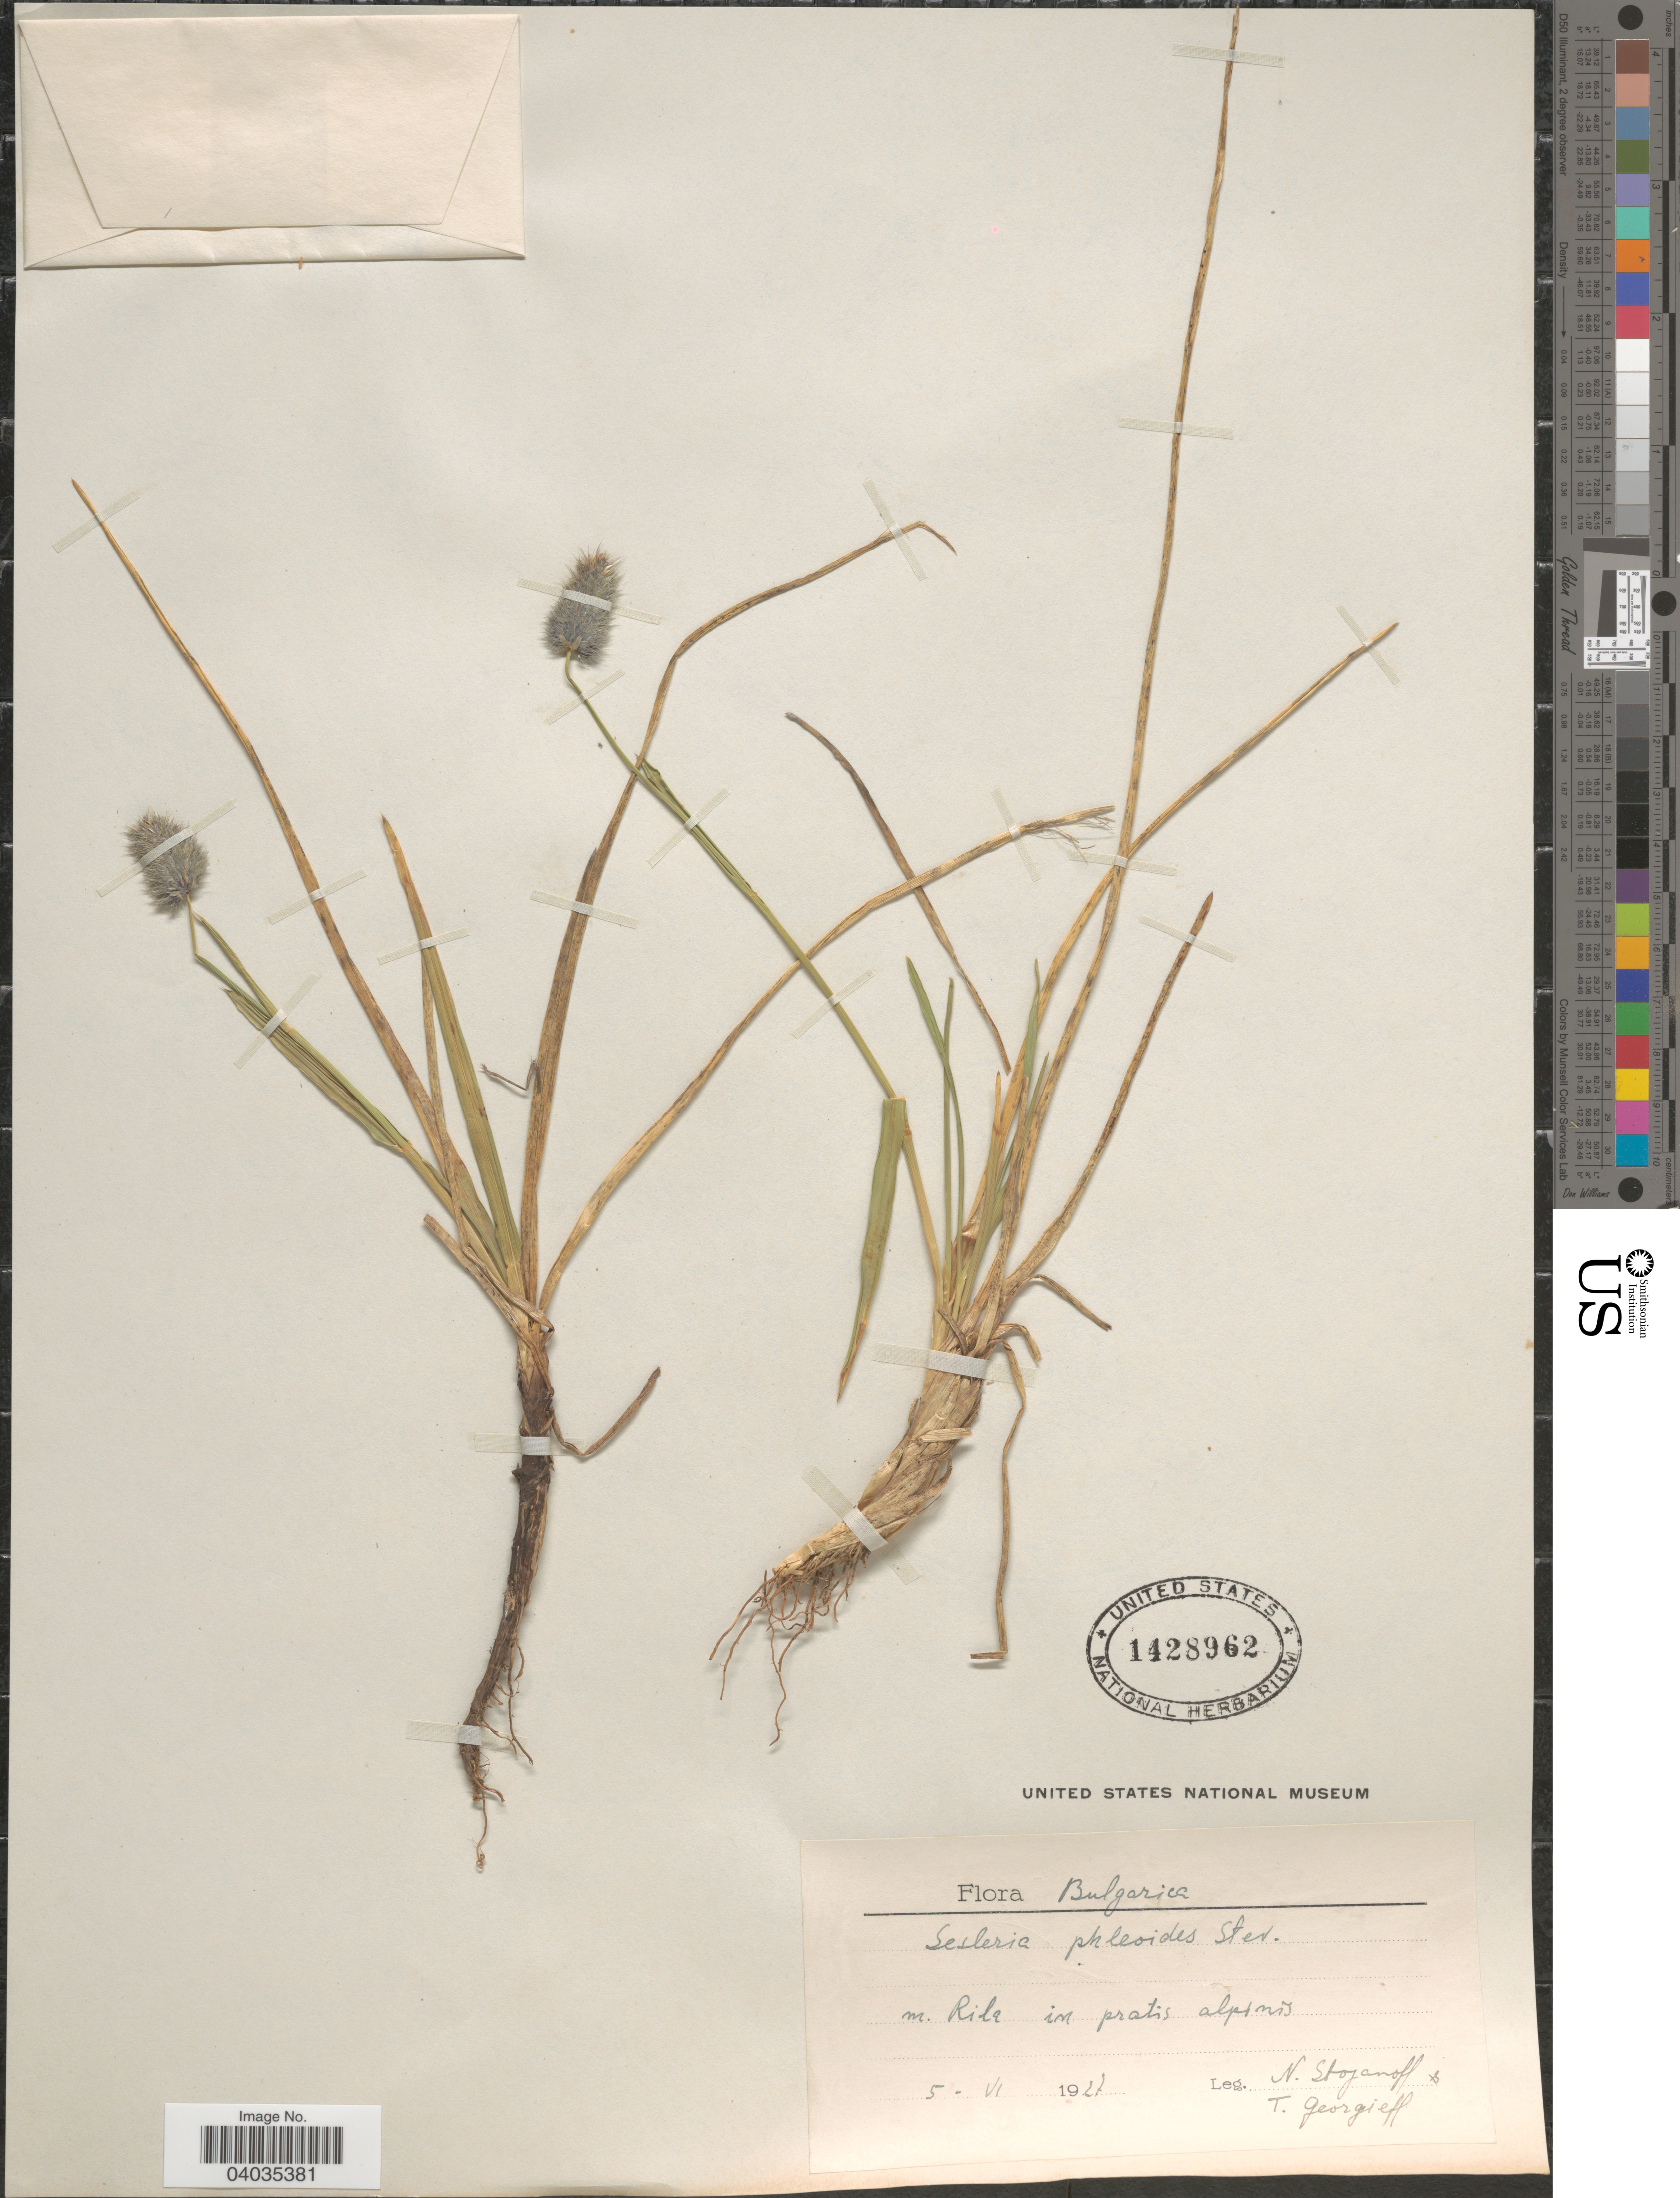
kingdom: Plantae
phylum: Tracheophyta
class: Liliopsida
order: Poales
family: Poaceae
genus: Sesleria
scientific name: Sesleria phleoides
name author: Stev. ex Roem. & Schult.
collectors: N. Stojanoff & T. Georgieff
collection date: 1927-06-05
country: Bulgaria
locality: Bulgarica. m Rila in pratis alpinus.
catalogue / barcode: US 1428962